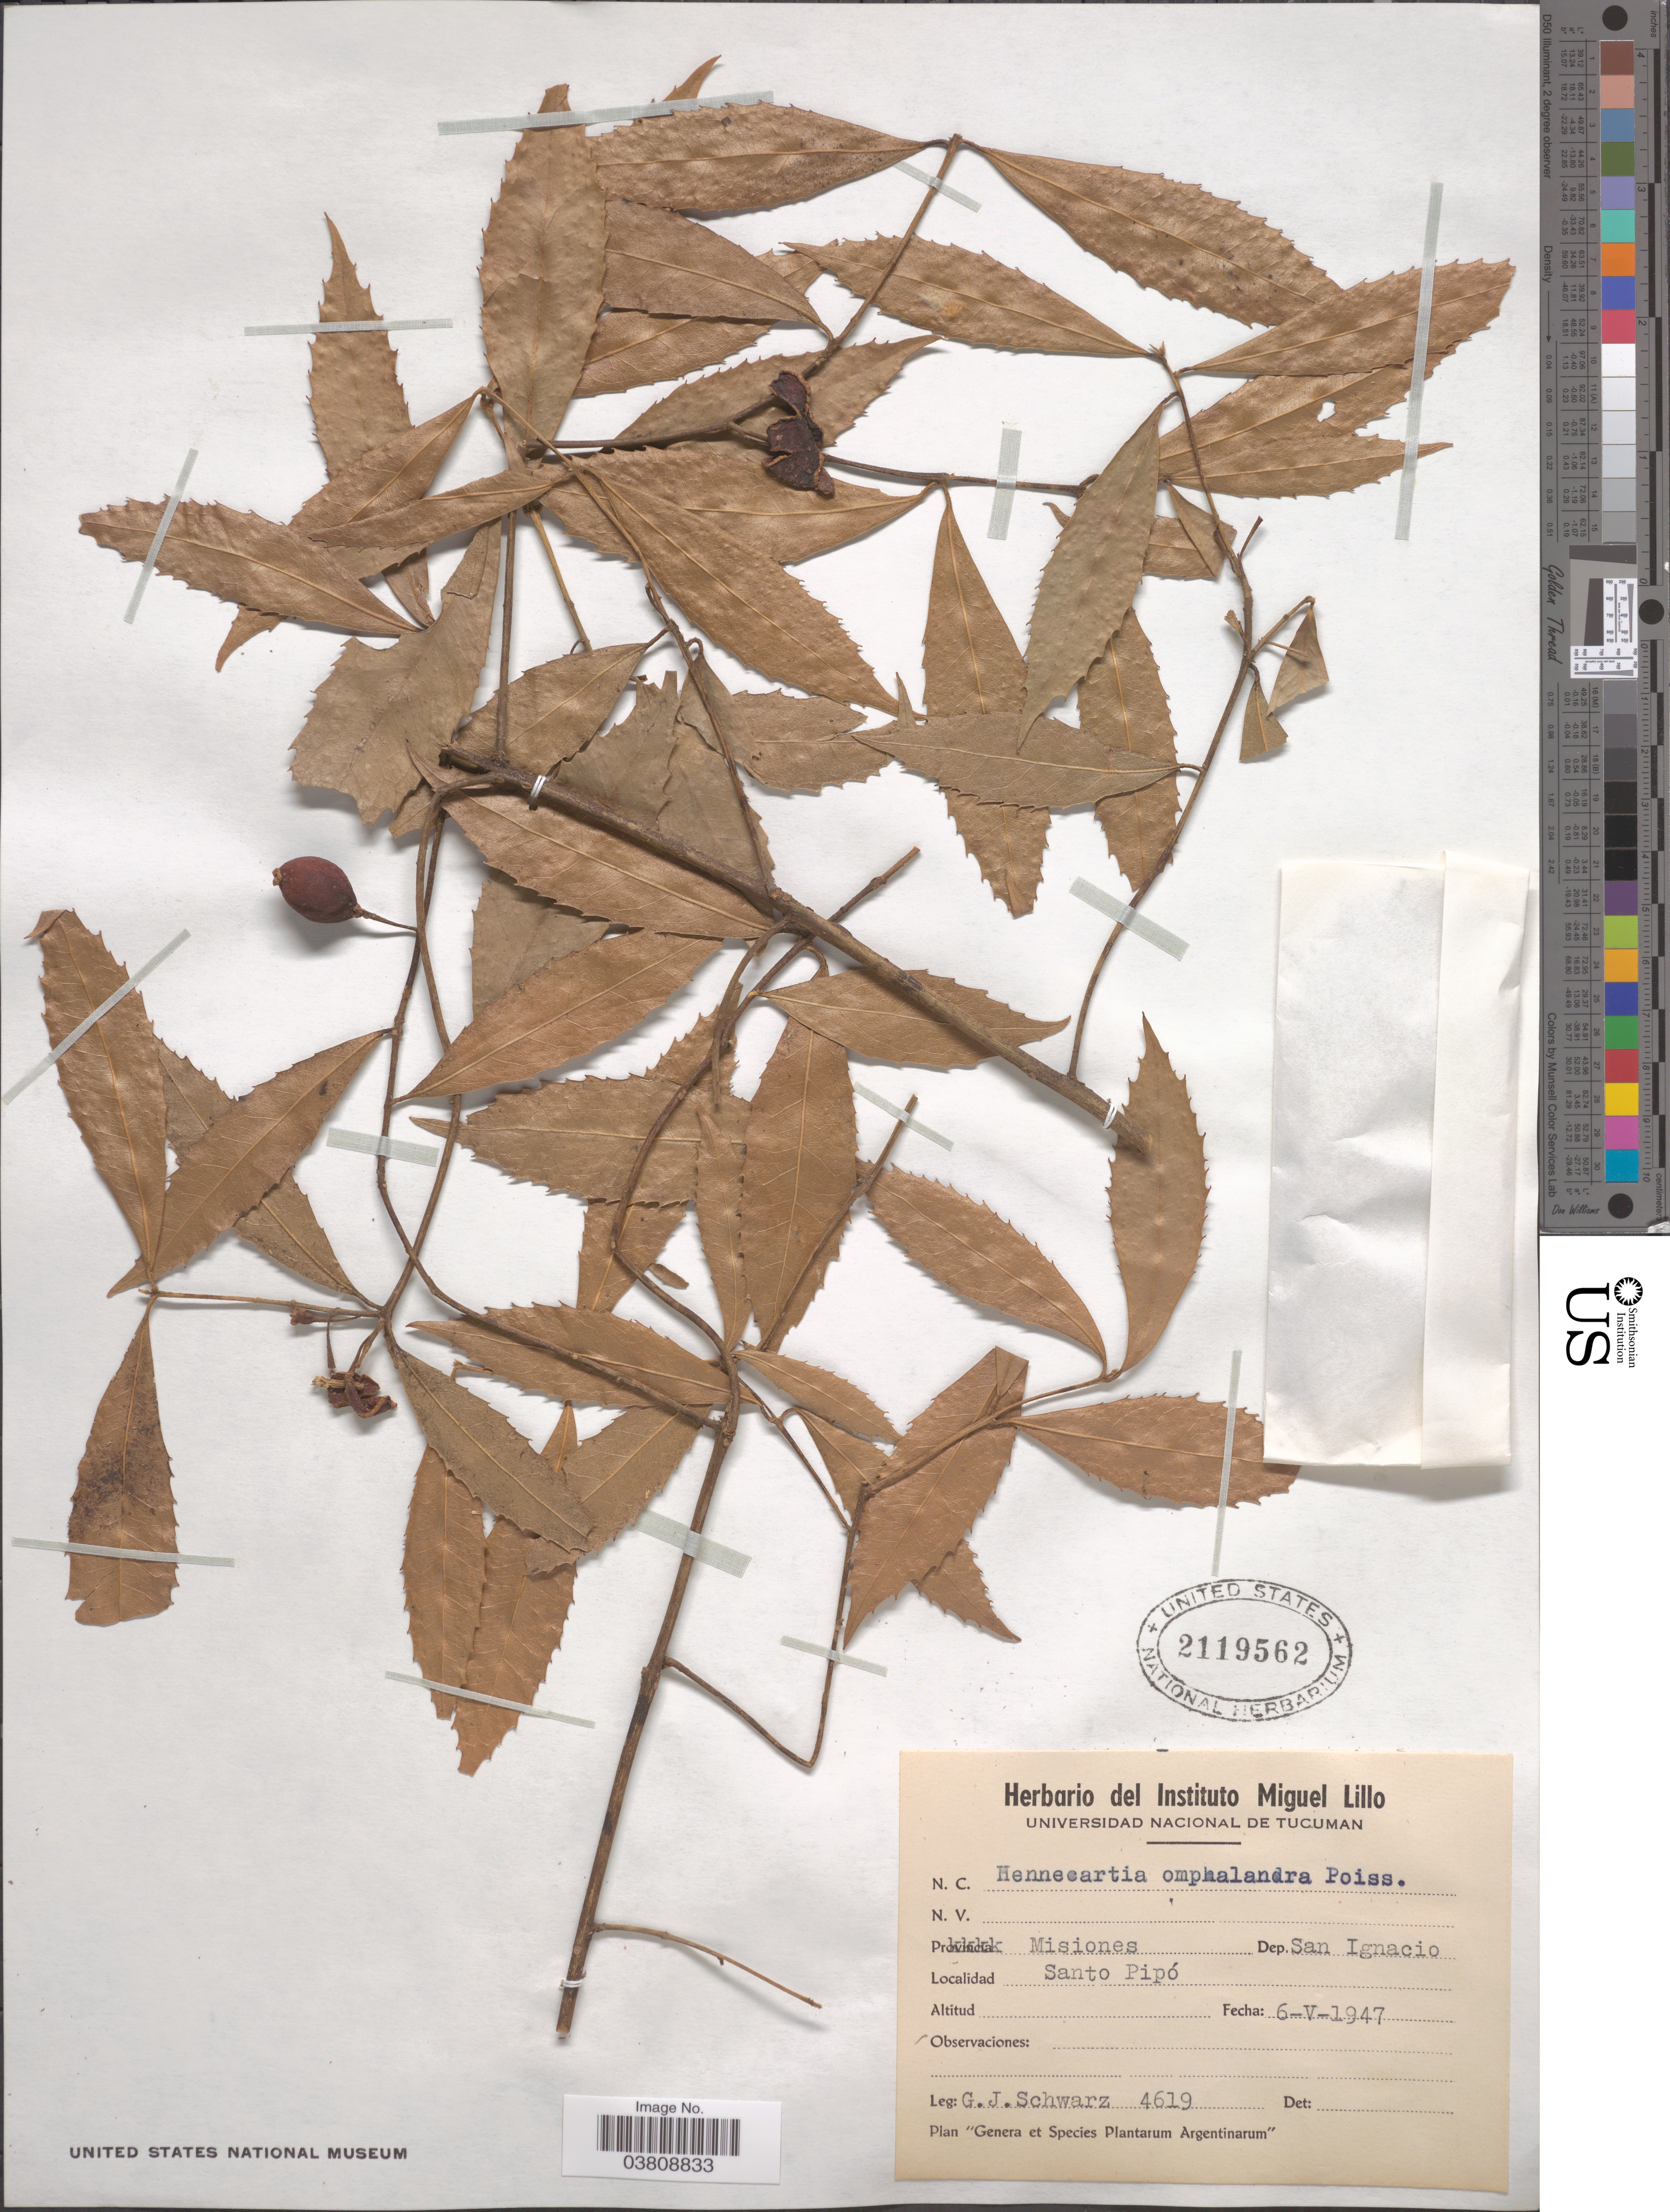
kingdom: Plantae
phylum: Tracheophyta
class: Magnoliopsida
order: Laurales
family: Monimiaceae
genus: Hennecartia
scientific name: Hennecartia omphalandra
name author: J. Poiss.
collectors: G. J. Schwarz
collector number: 4619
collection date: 1947-05-06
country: Argentina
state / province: Misiones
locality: Dep. San Ignacio. Santo Pipó.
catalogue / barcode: US 2119562